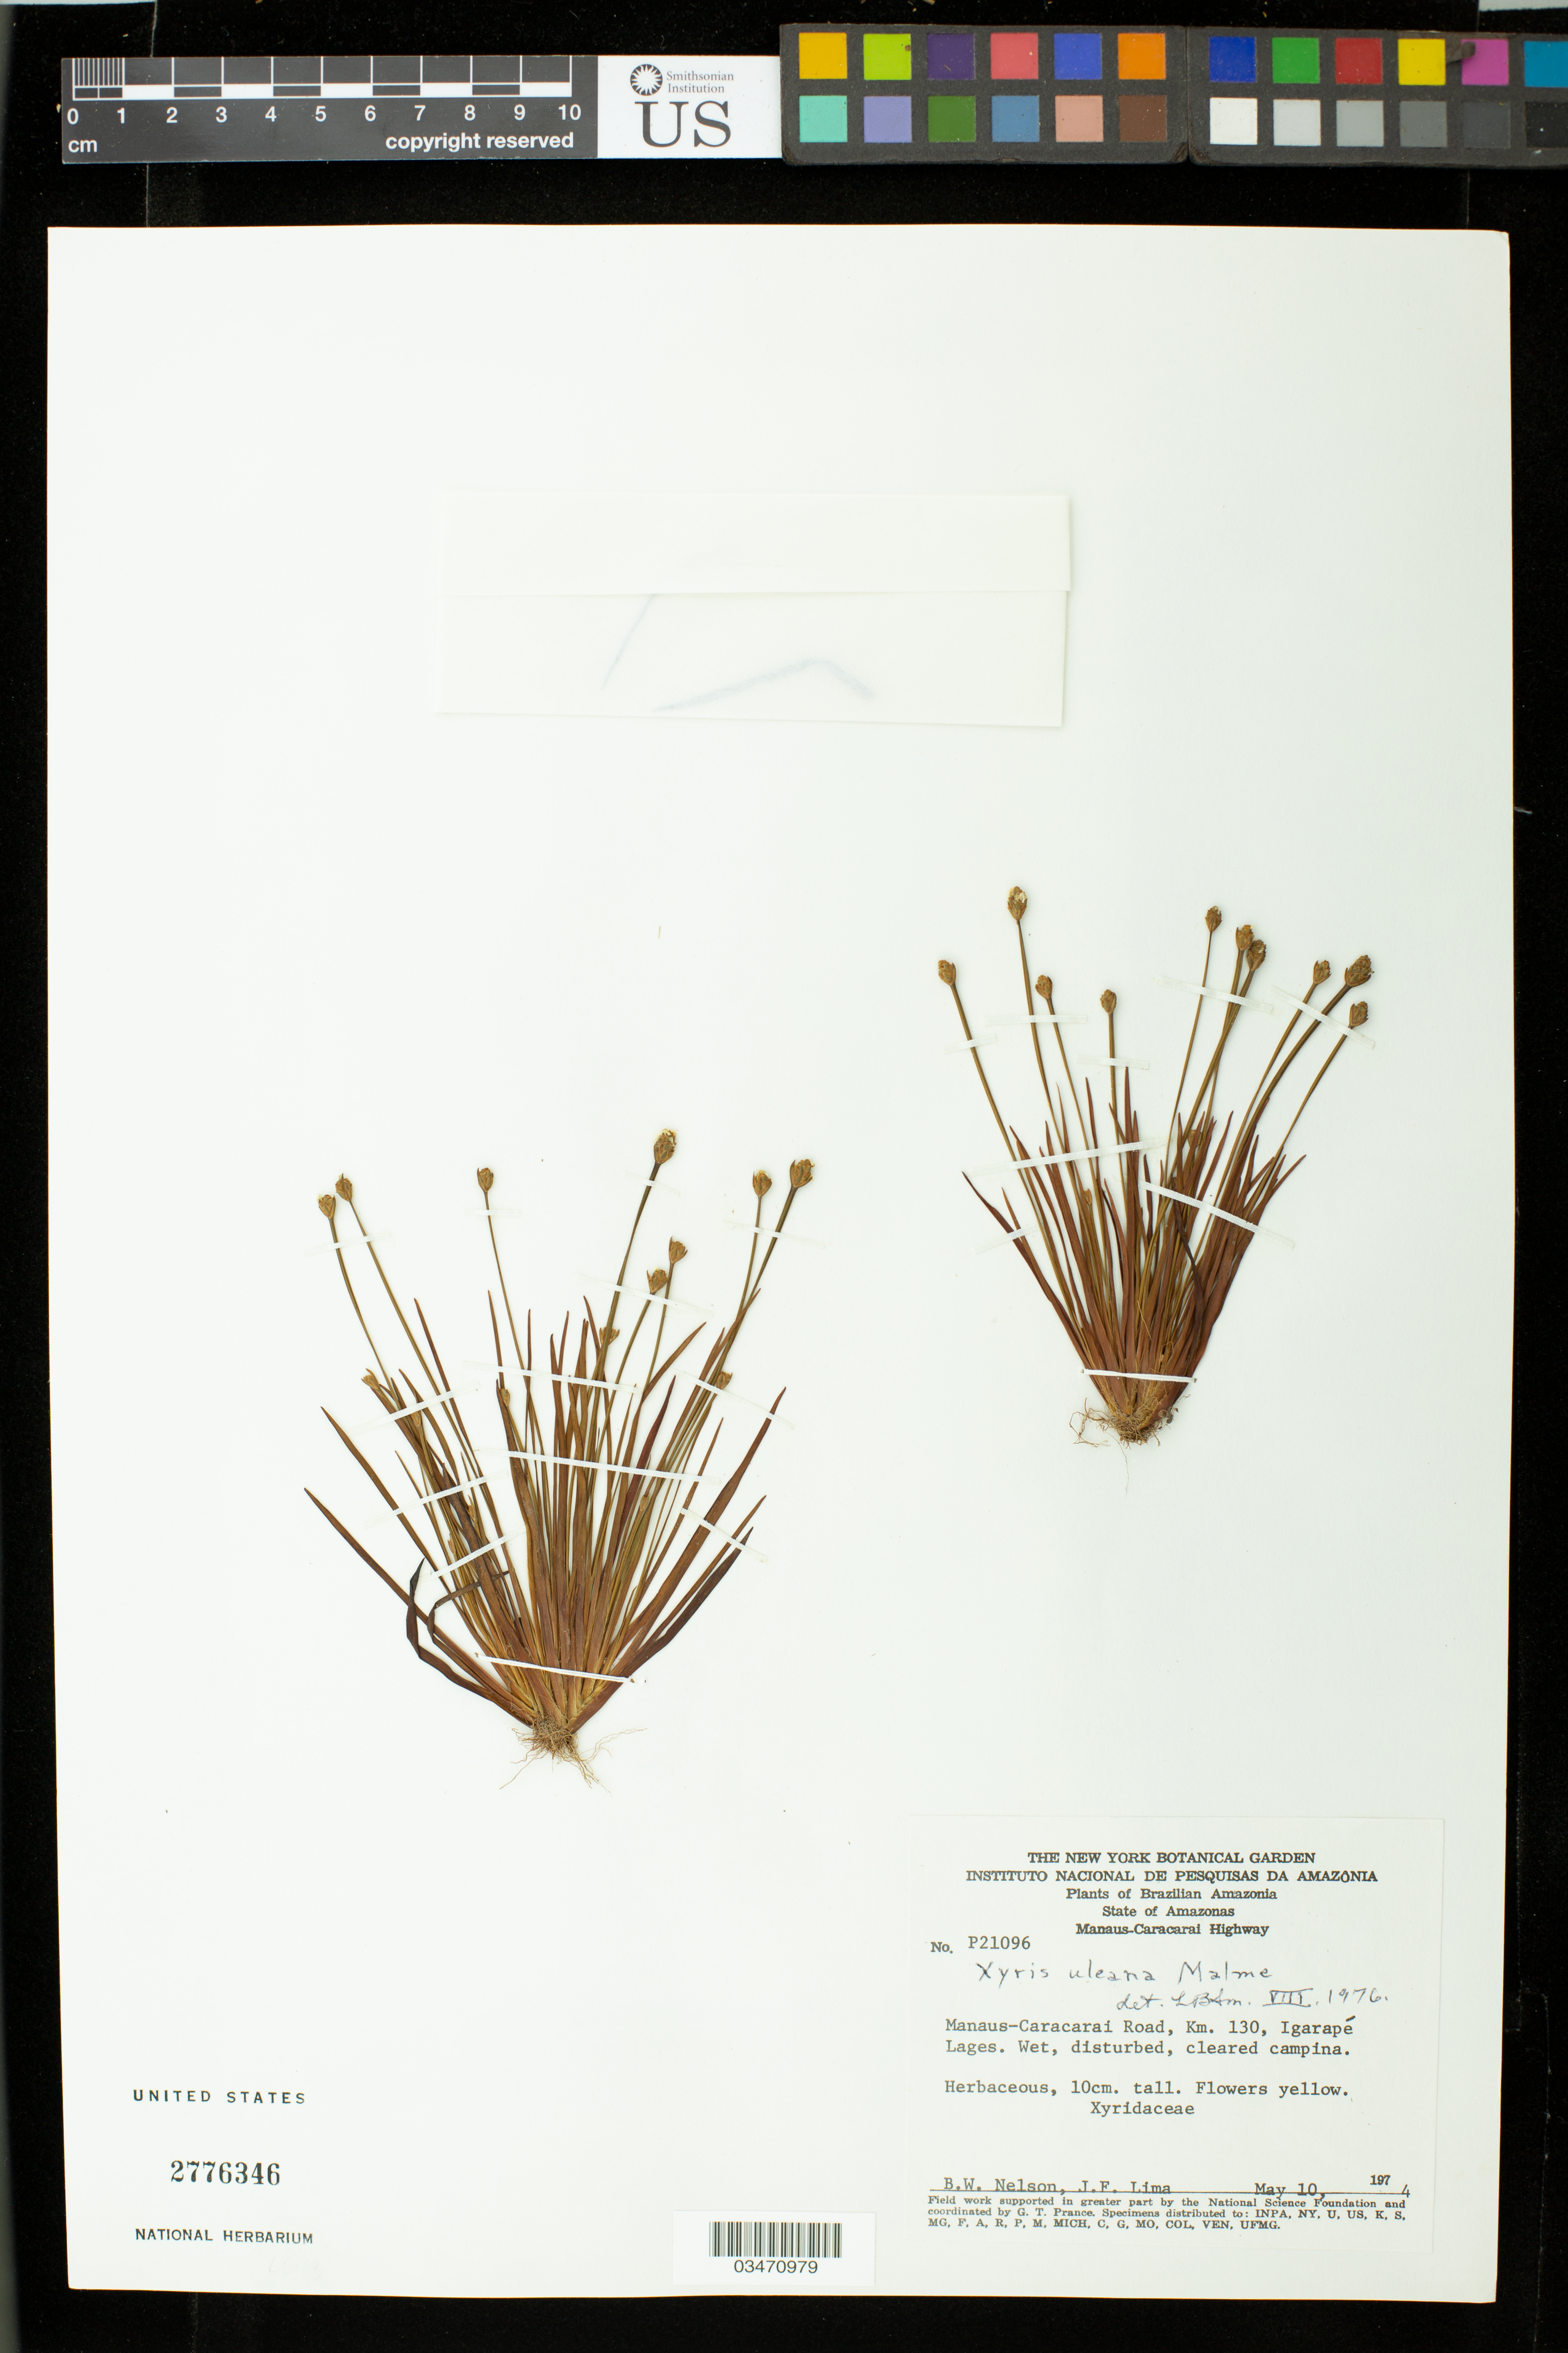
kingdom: Plantae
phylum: Tracheophyta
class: Liliopsida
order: Poales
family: Xyridaceae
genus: Xyris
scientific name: Xyris uleana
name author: Malme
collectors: B. W. Nelson & J. F. Lima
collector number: P21096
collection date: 1974-05-10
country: Brazil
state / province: Amazonas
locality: Manaus-Caracaraí Road, km 130. Igarapé Lages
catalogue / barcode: US 2776346